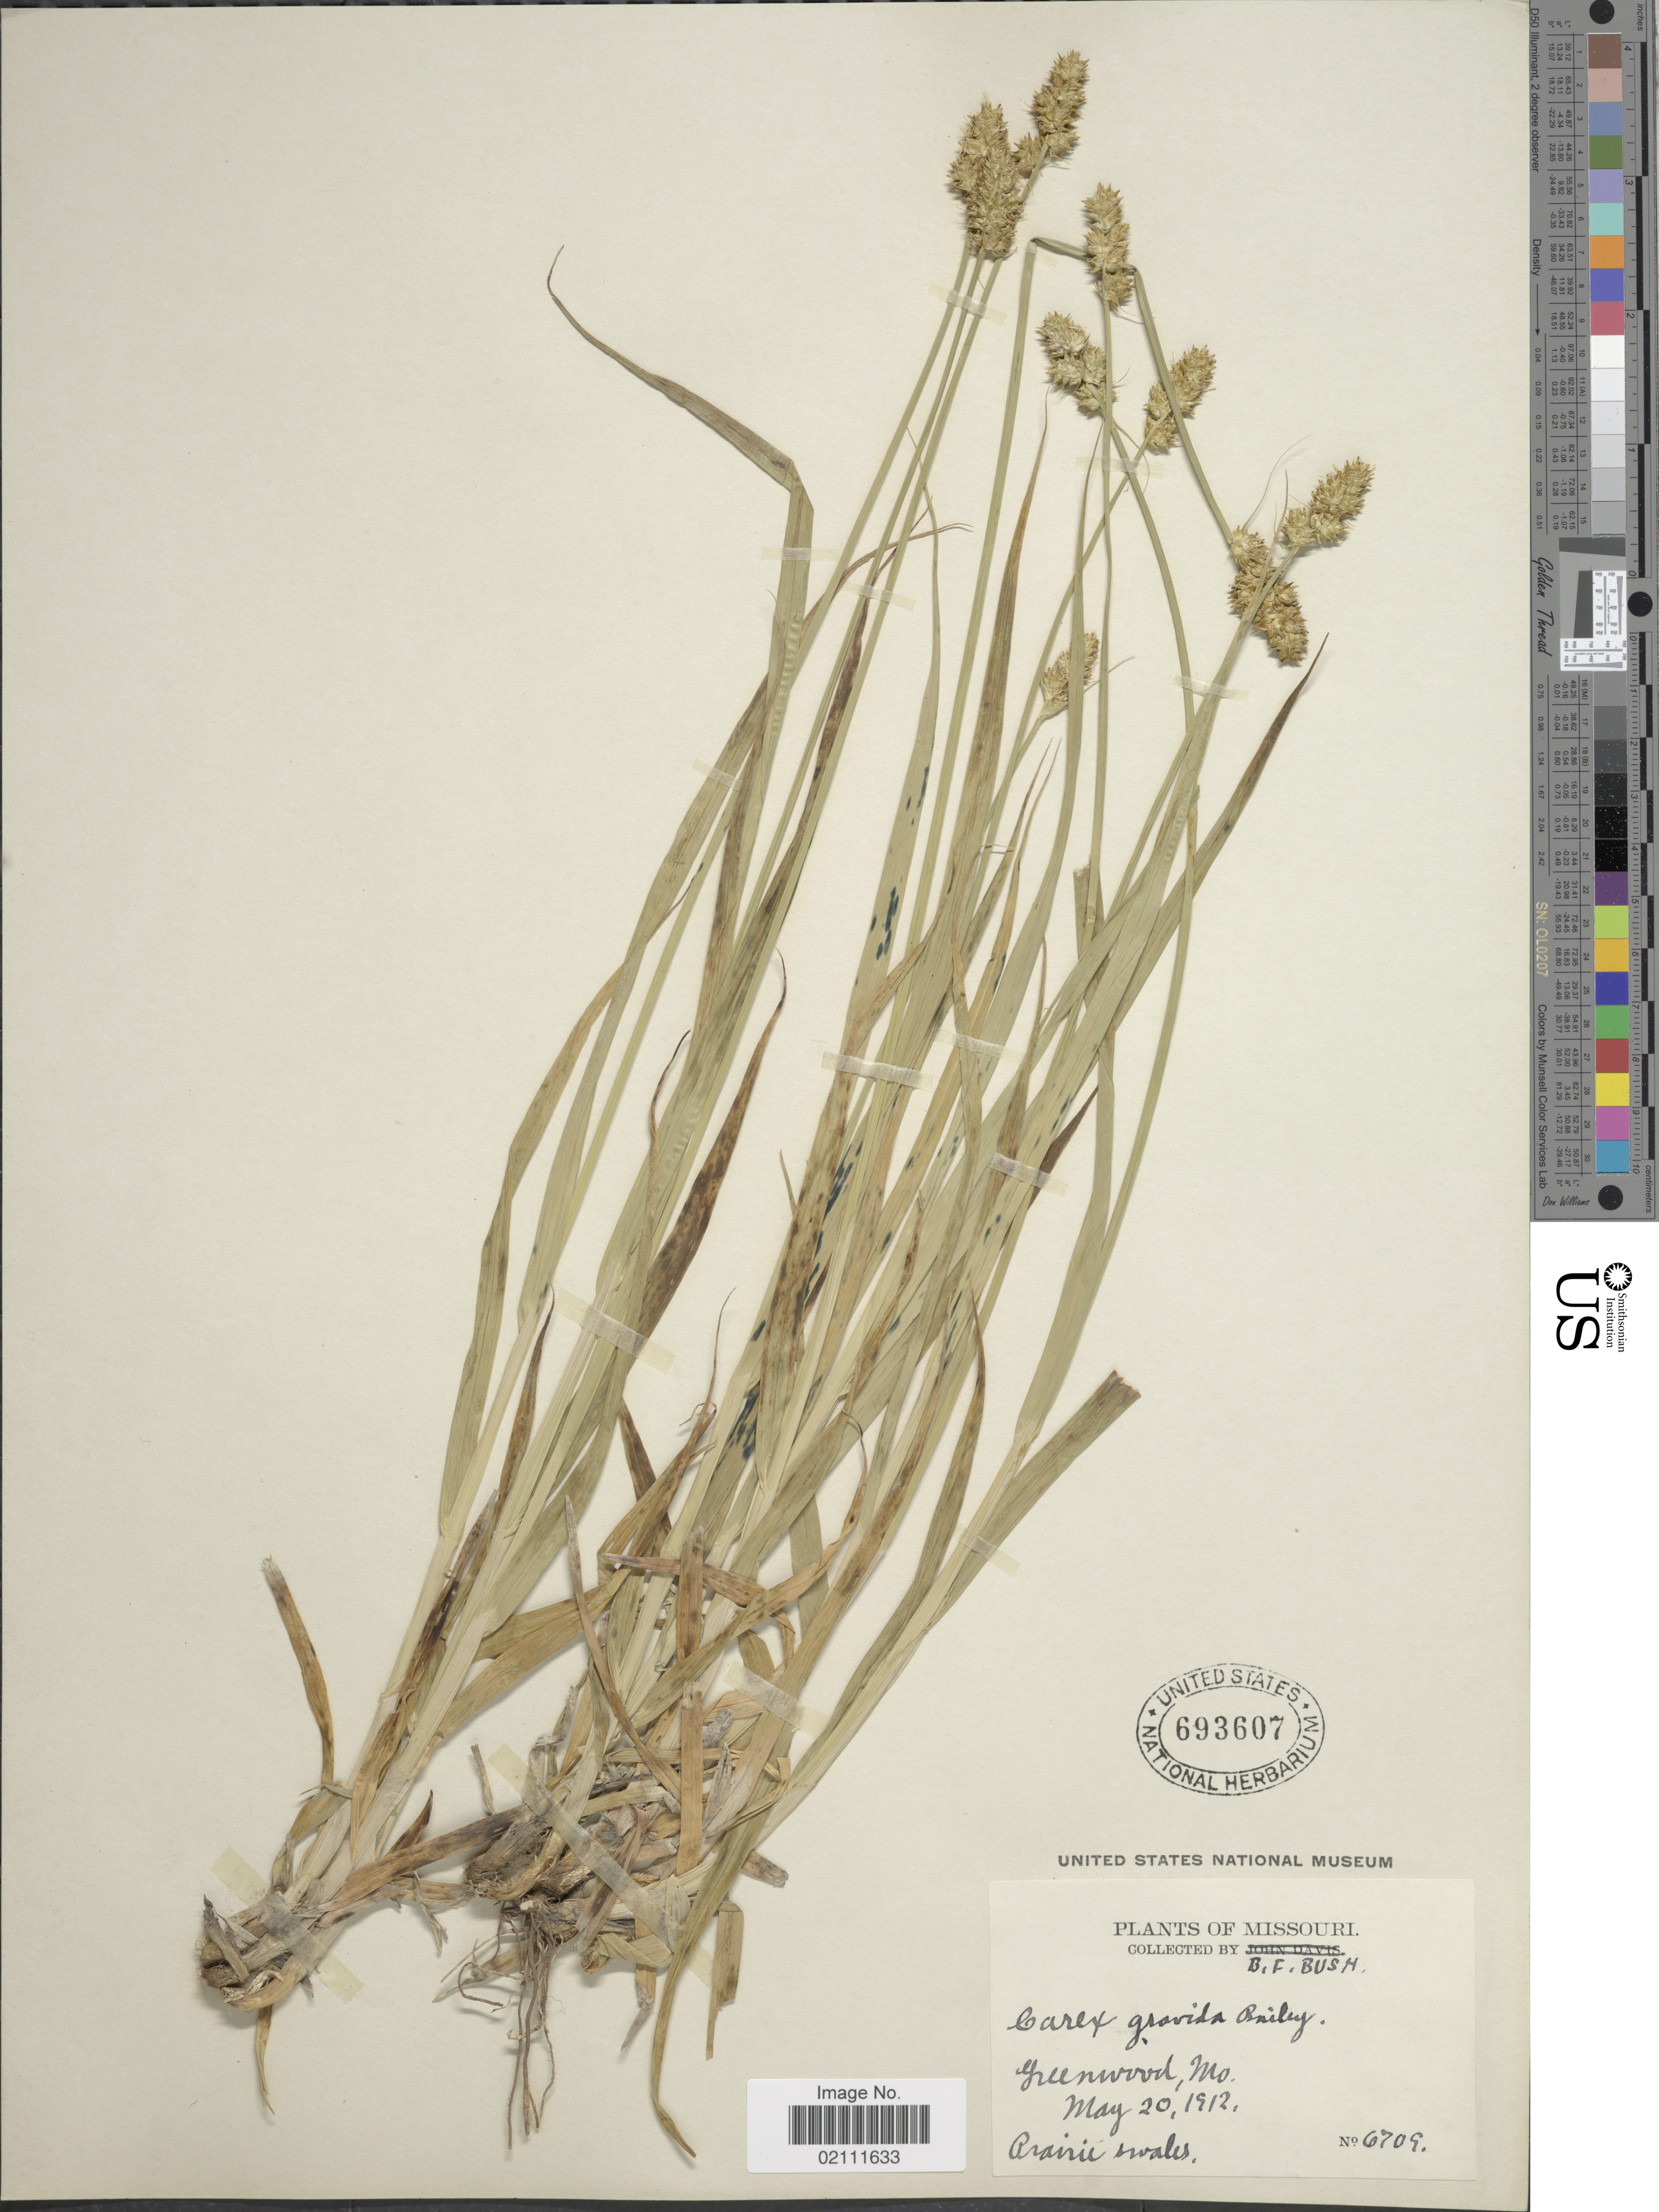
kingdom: Plantae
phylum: Tracheophyta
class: Liliopsida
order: Poales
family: Cyperaceae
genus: Carex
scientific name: Carex gravida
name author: L.H. Bailey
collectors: B. F. Bush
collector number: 6709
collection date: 1912-05-20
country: United States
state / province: Missouri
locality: Greenwood, prairie swales.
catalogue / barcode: US 693607